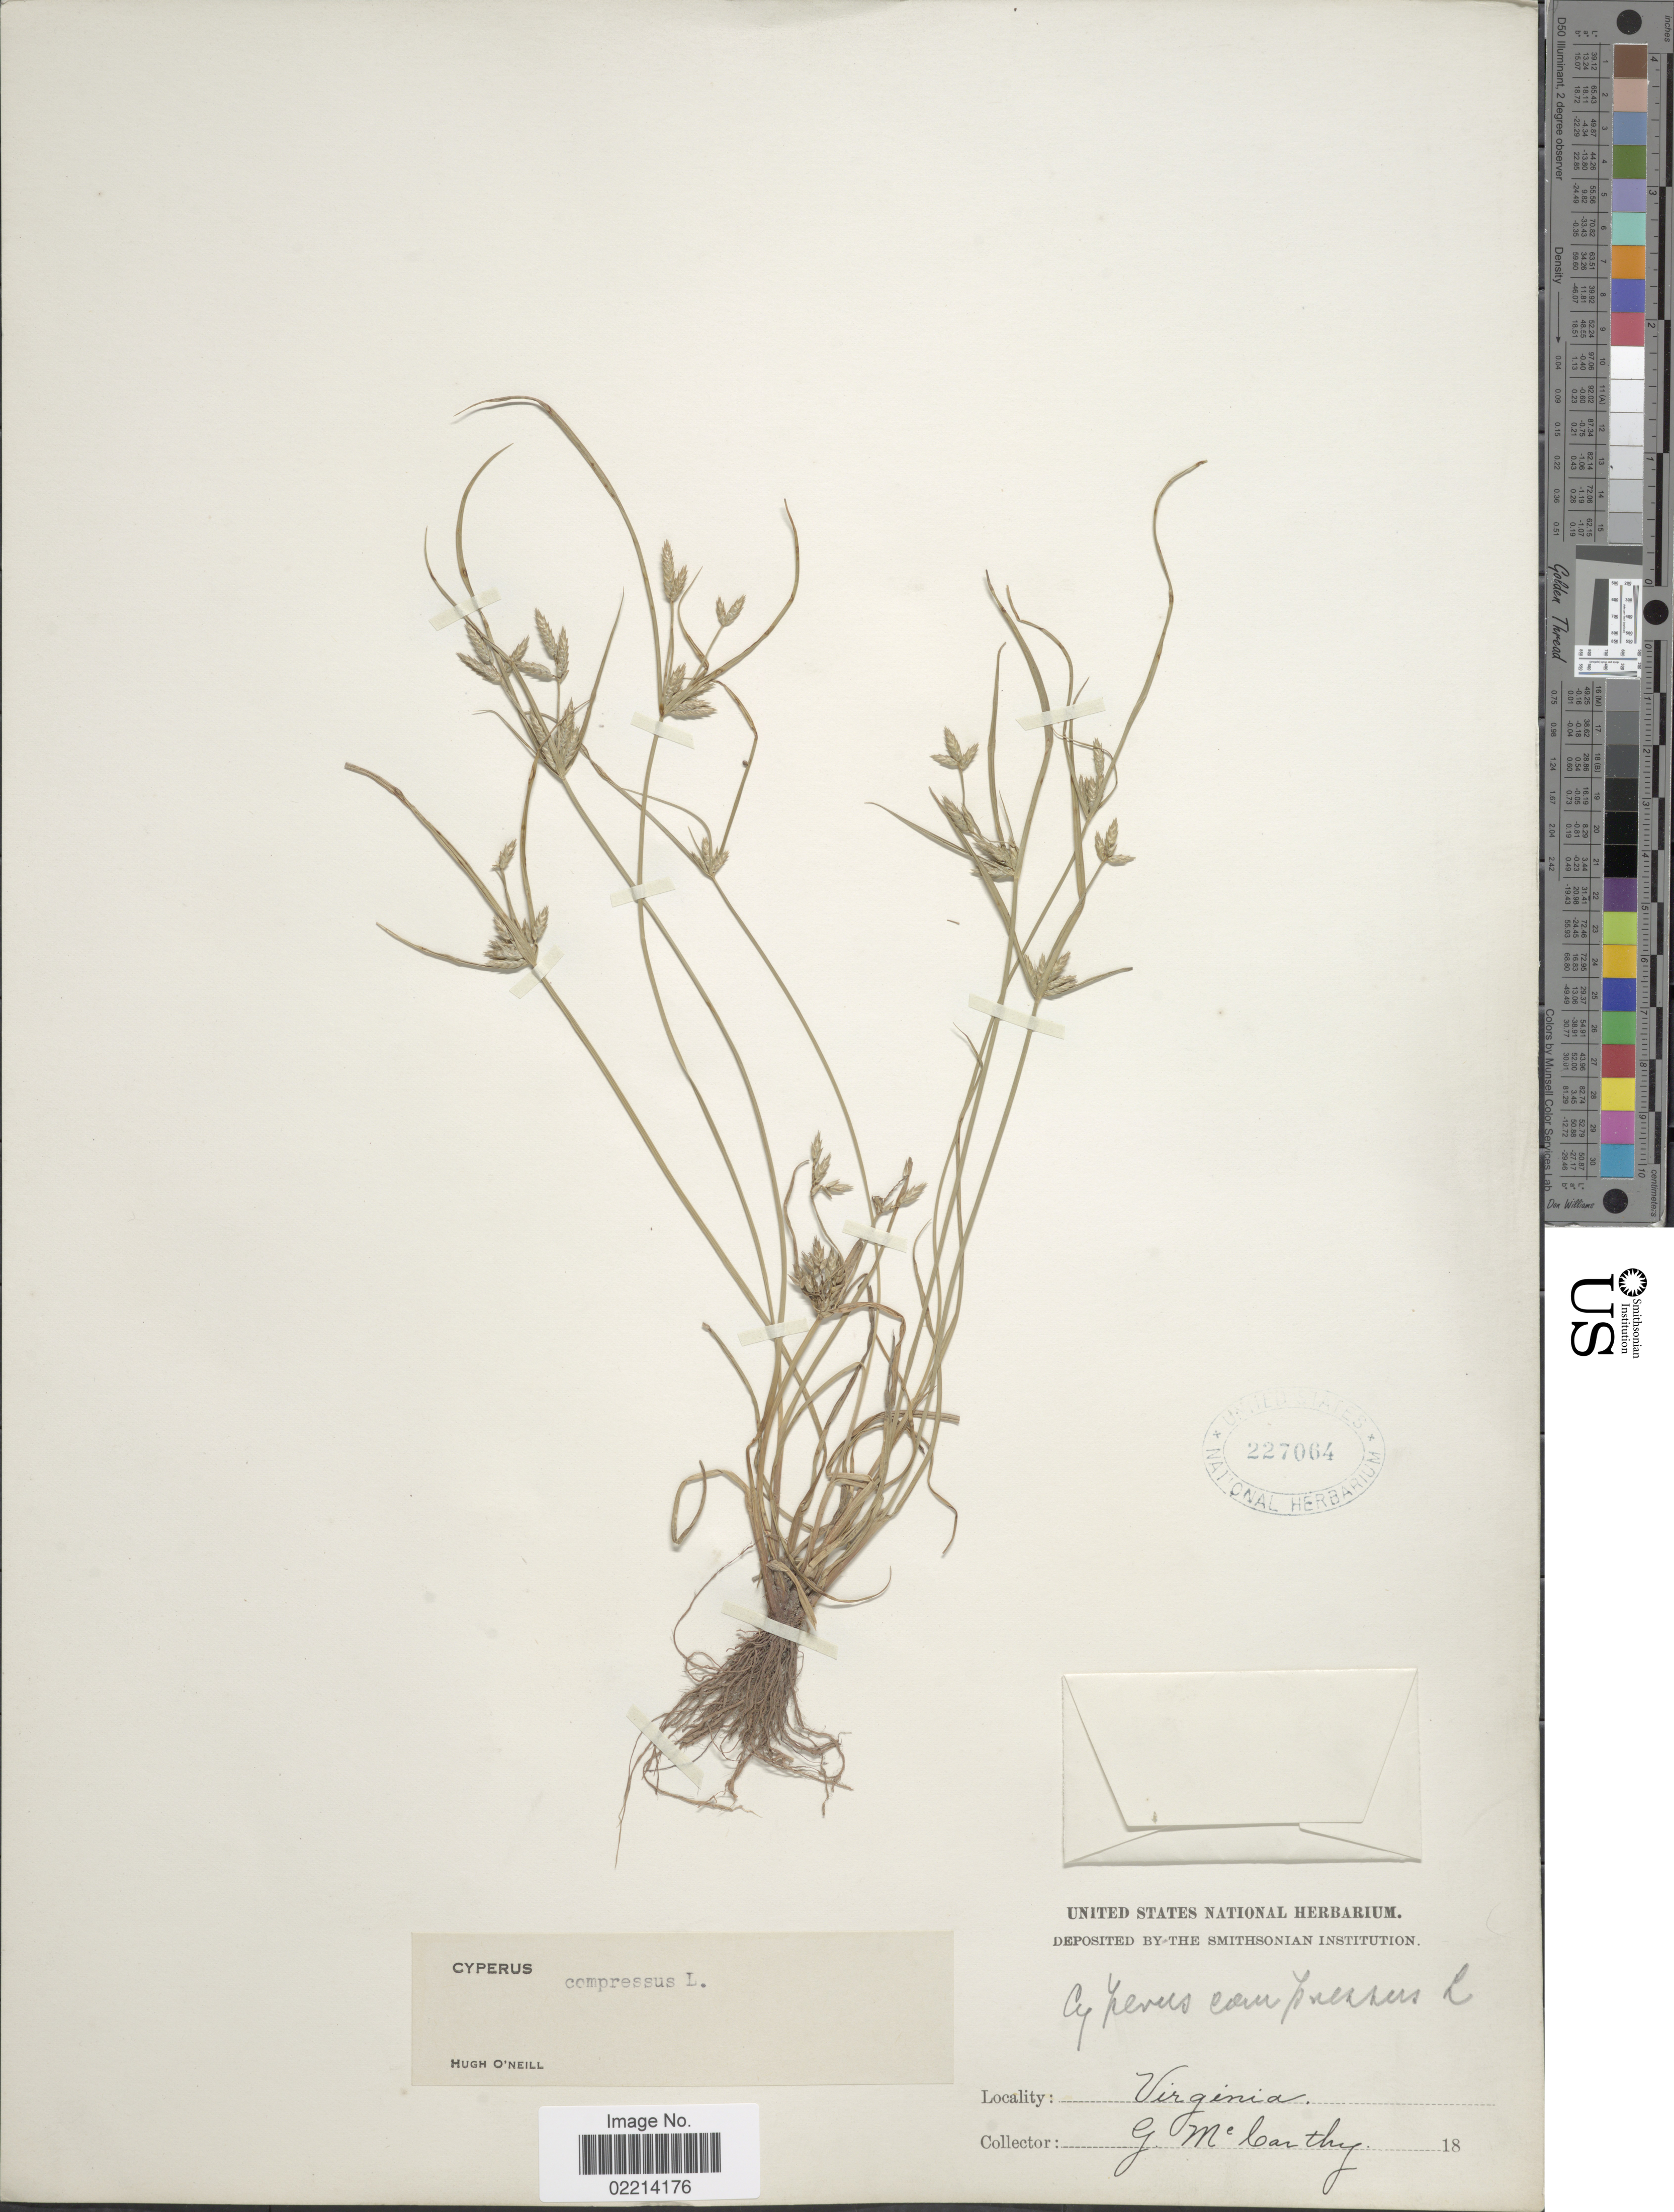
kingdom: Plantae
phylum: Tracheophyta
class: Liliopsida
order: Poales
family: Cyperaceae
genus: Cyperus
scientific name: Cyperus compressus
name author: L.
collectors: G. McCarthy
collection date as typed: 18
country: United States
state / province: Virginia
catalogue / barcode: US 227064